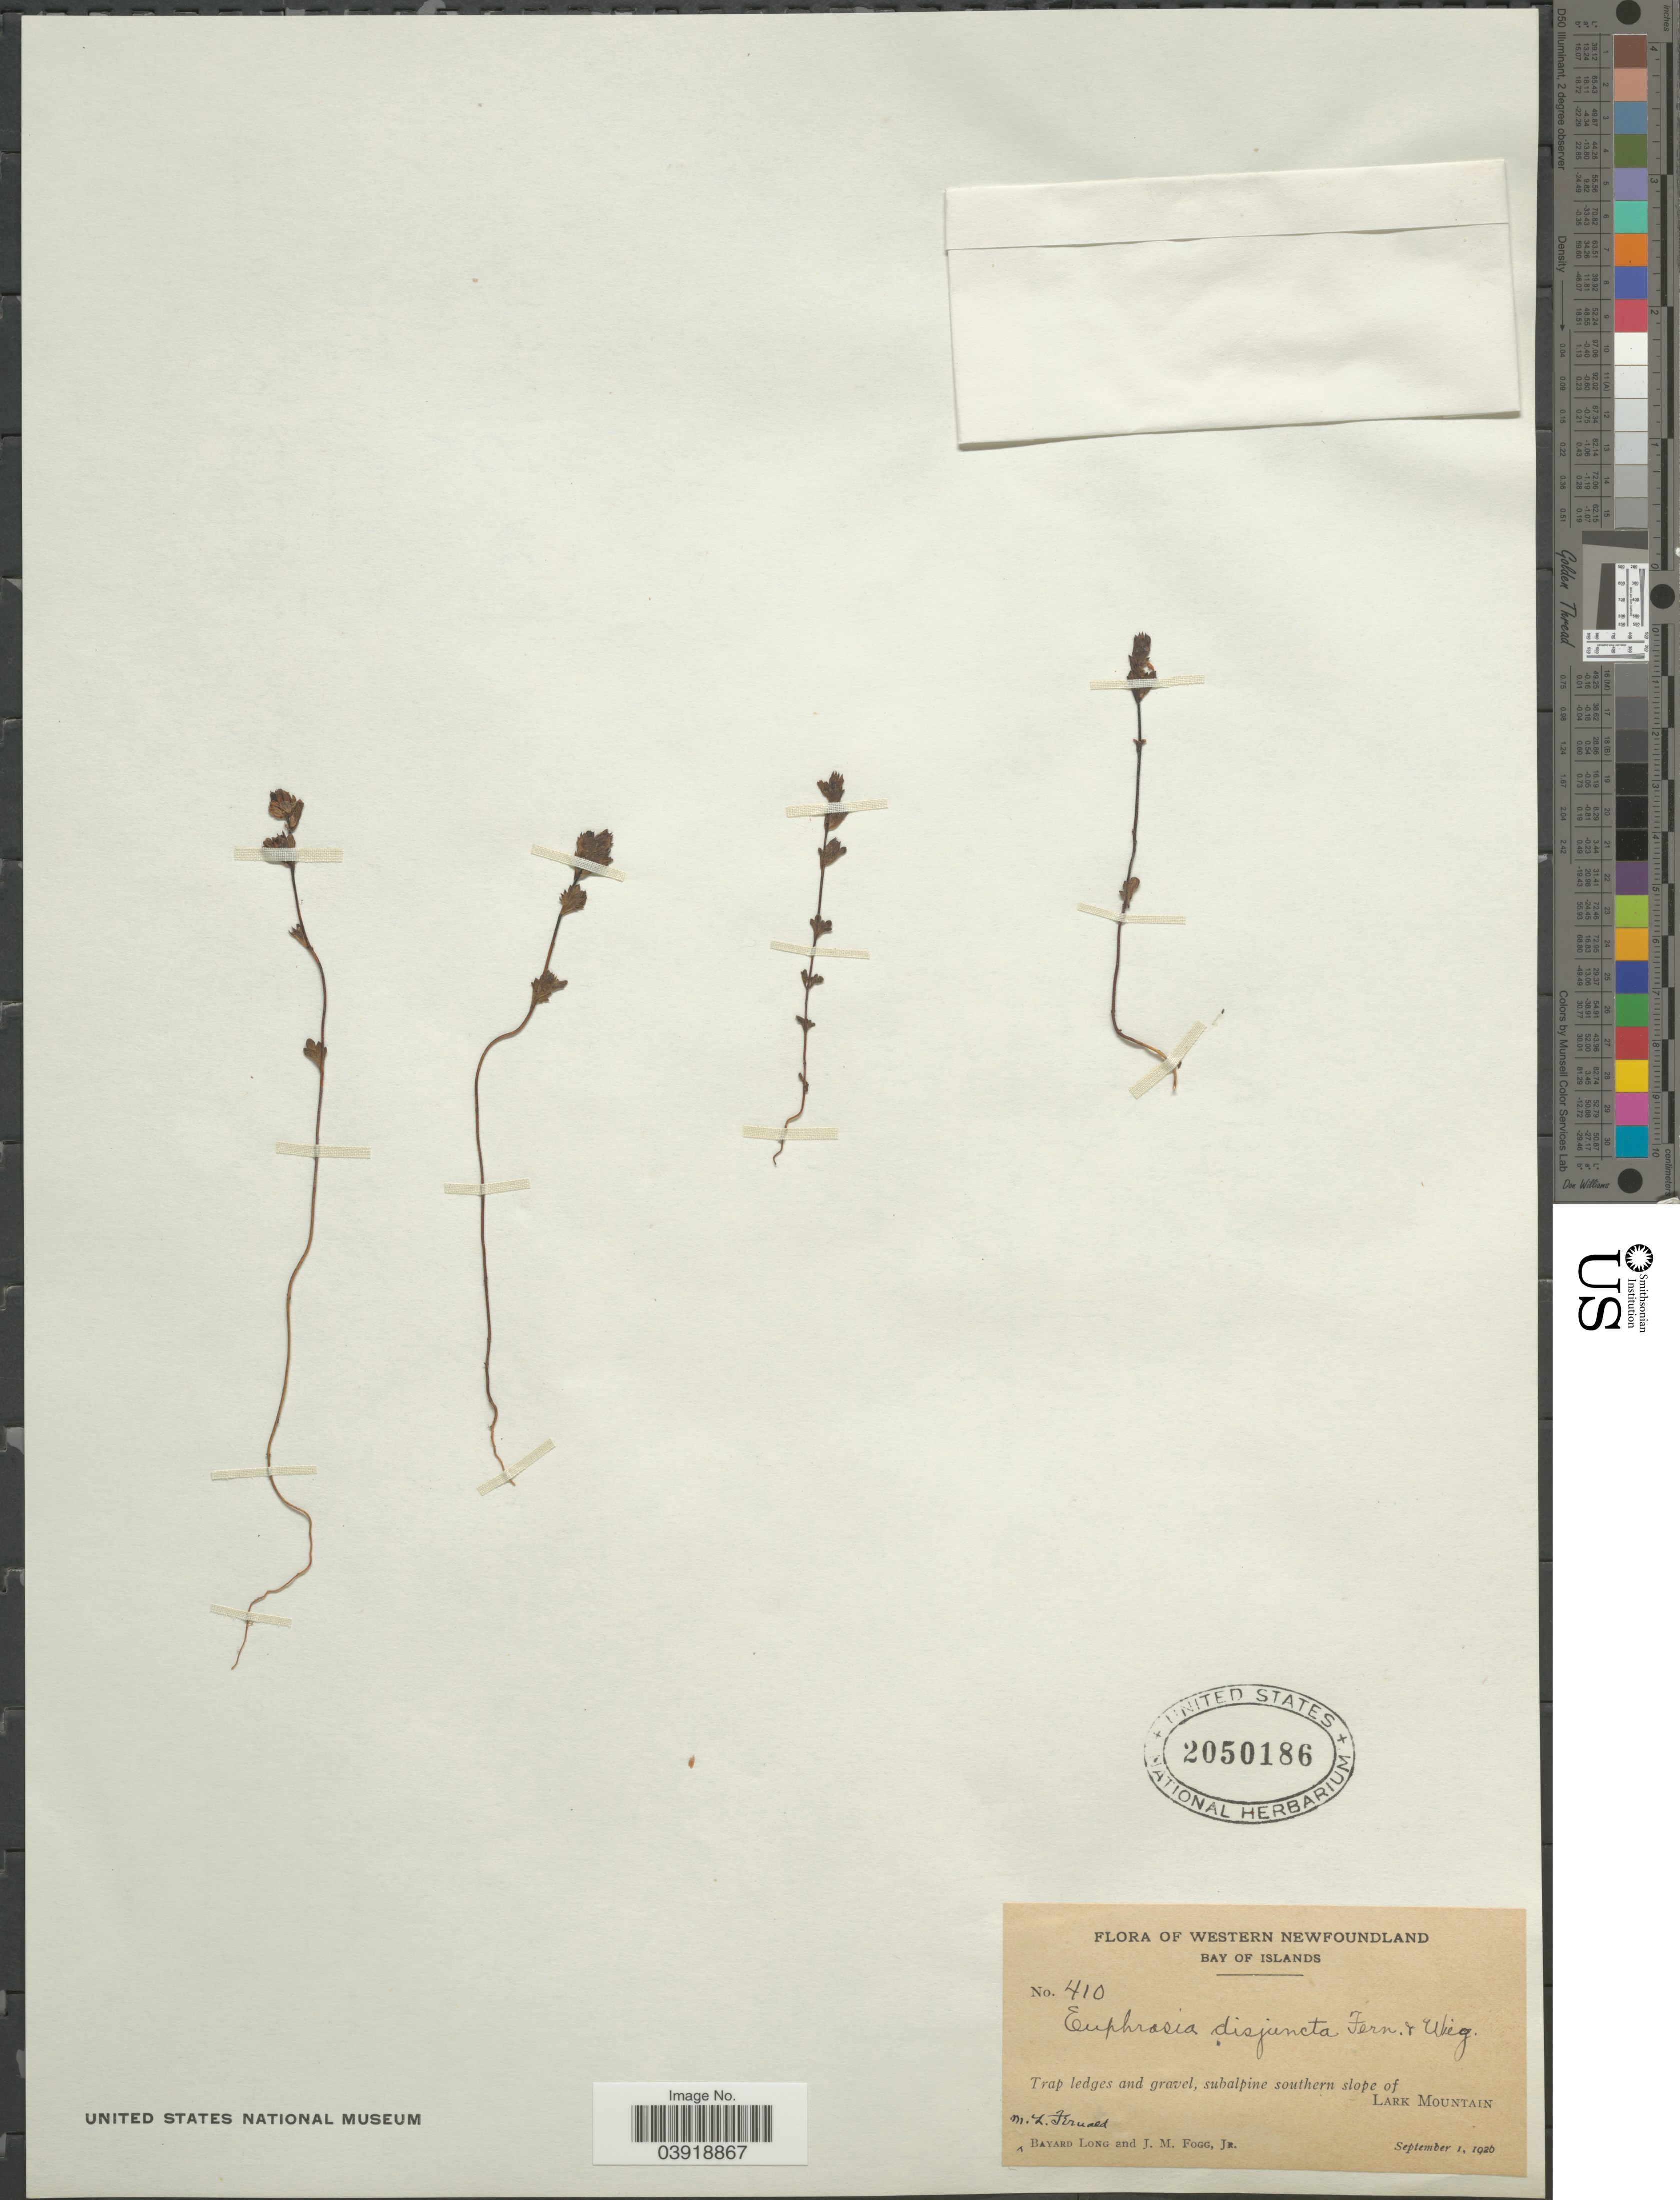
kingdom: Plantae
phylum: Tracheophyta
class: Magnoliopsida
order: Lamiales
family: Orobanchaceae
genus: Euphrasia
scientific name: Euphrasia disjuncta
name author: Fernald & Wiegand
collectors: M. L. Fernald, B. Long & J. Fogg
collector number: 410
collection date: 1926-09-01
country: Canada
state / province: Newfoundland and Labrador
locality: Western Newfoundland. Bay of Islands. Southern slope of Lark Mountain.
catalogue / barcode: US 2050186